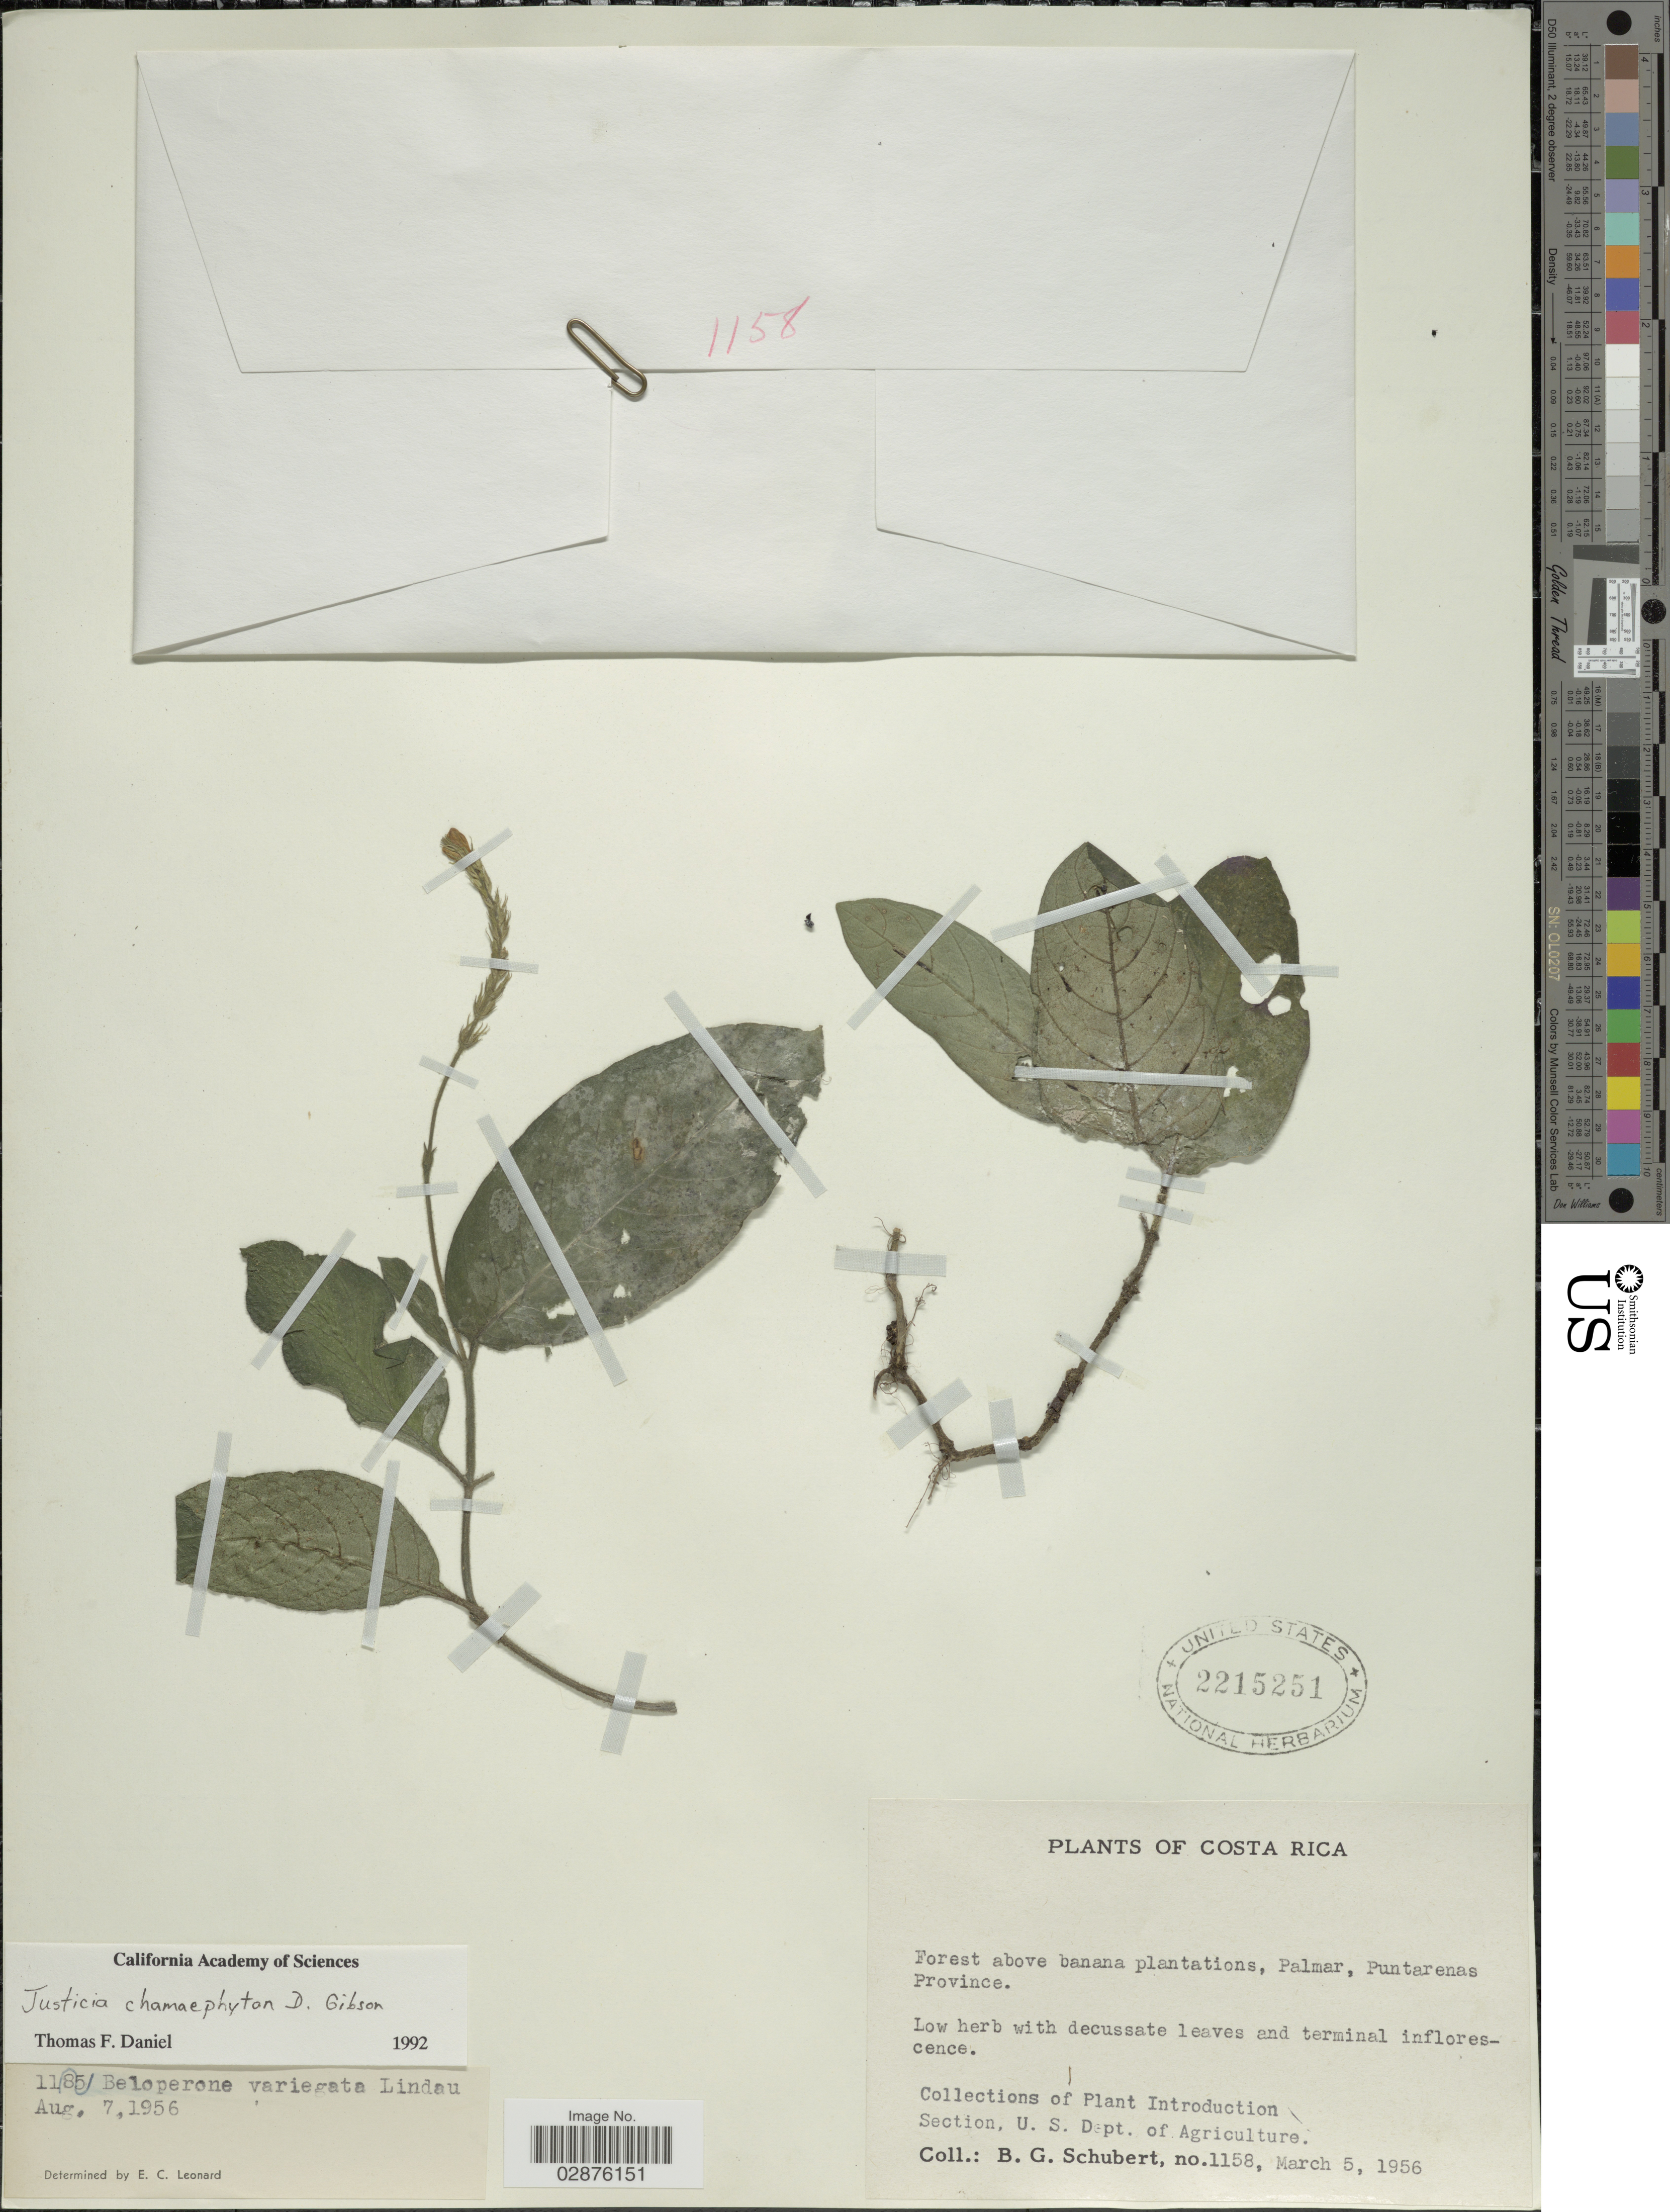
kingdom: Plantae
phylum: Tracheophyta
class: Magnoliopsida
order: Lamiales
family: Acanthaceae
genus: Justicia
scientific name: Justicia chamaephyton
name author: D.N. Gibson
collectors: B. Schubert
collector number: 1158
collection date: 1956-03-05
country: Costa Rica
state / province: Puntarenas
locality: Forest above banana plantations, Palmar.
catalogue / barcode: US 2215251